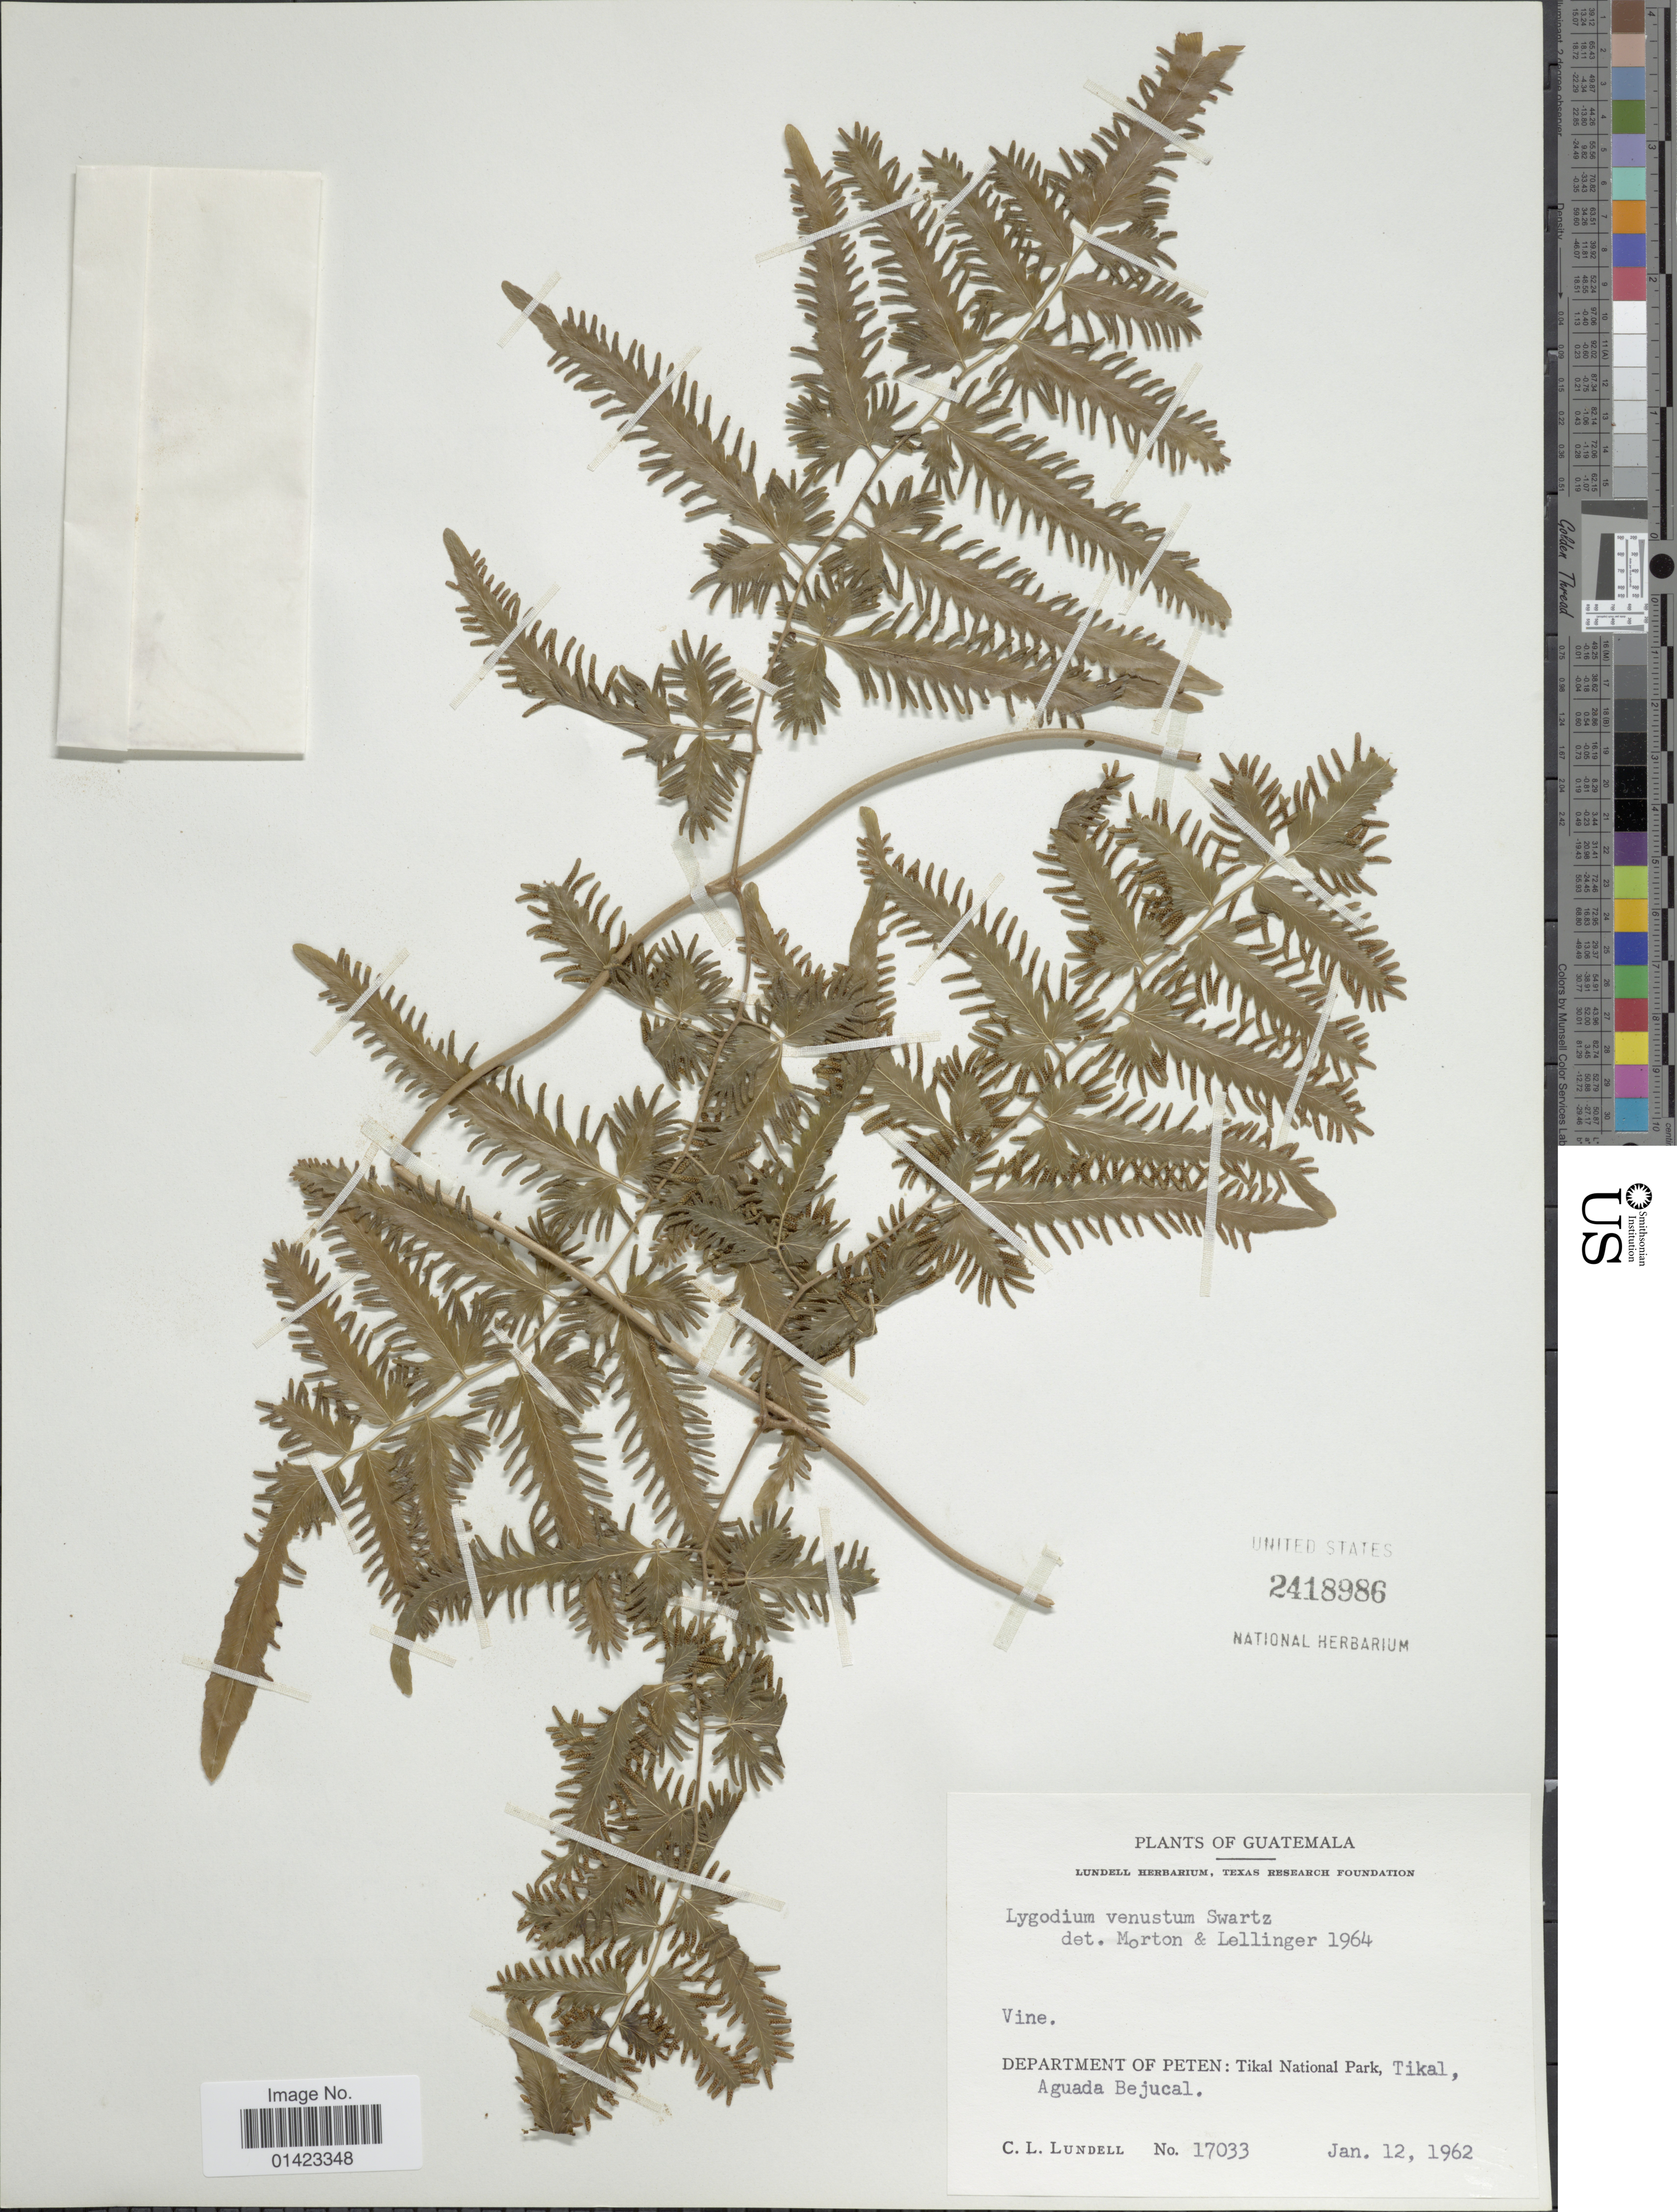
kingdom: Plantae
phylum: Tracheophyta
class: Polypodiopsida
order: Schizaeales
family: Lygodiaceae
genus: Lygodium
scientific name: Lygodium venustum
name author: Sw.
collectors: C. L. Lundell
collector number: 17033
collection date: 1962-01-12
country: Guatemala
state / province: El Petén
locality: Department of Peten: Tikal National Park, Tikal Aguada Bejucal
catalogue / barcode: US 2418986